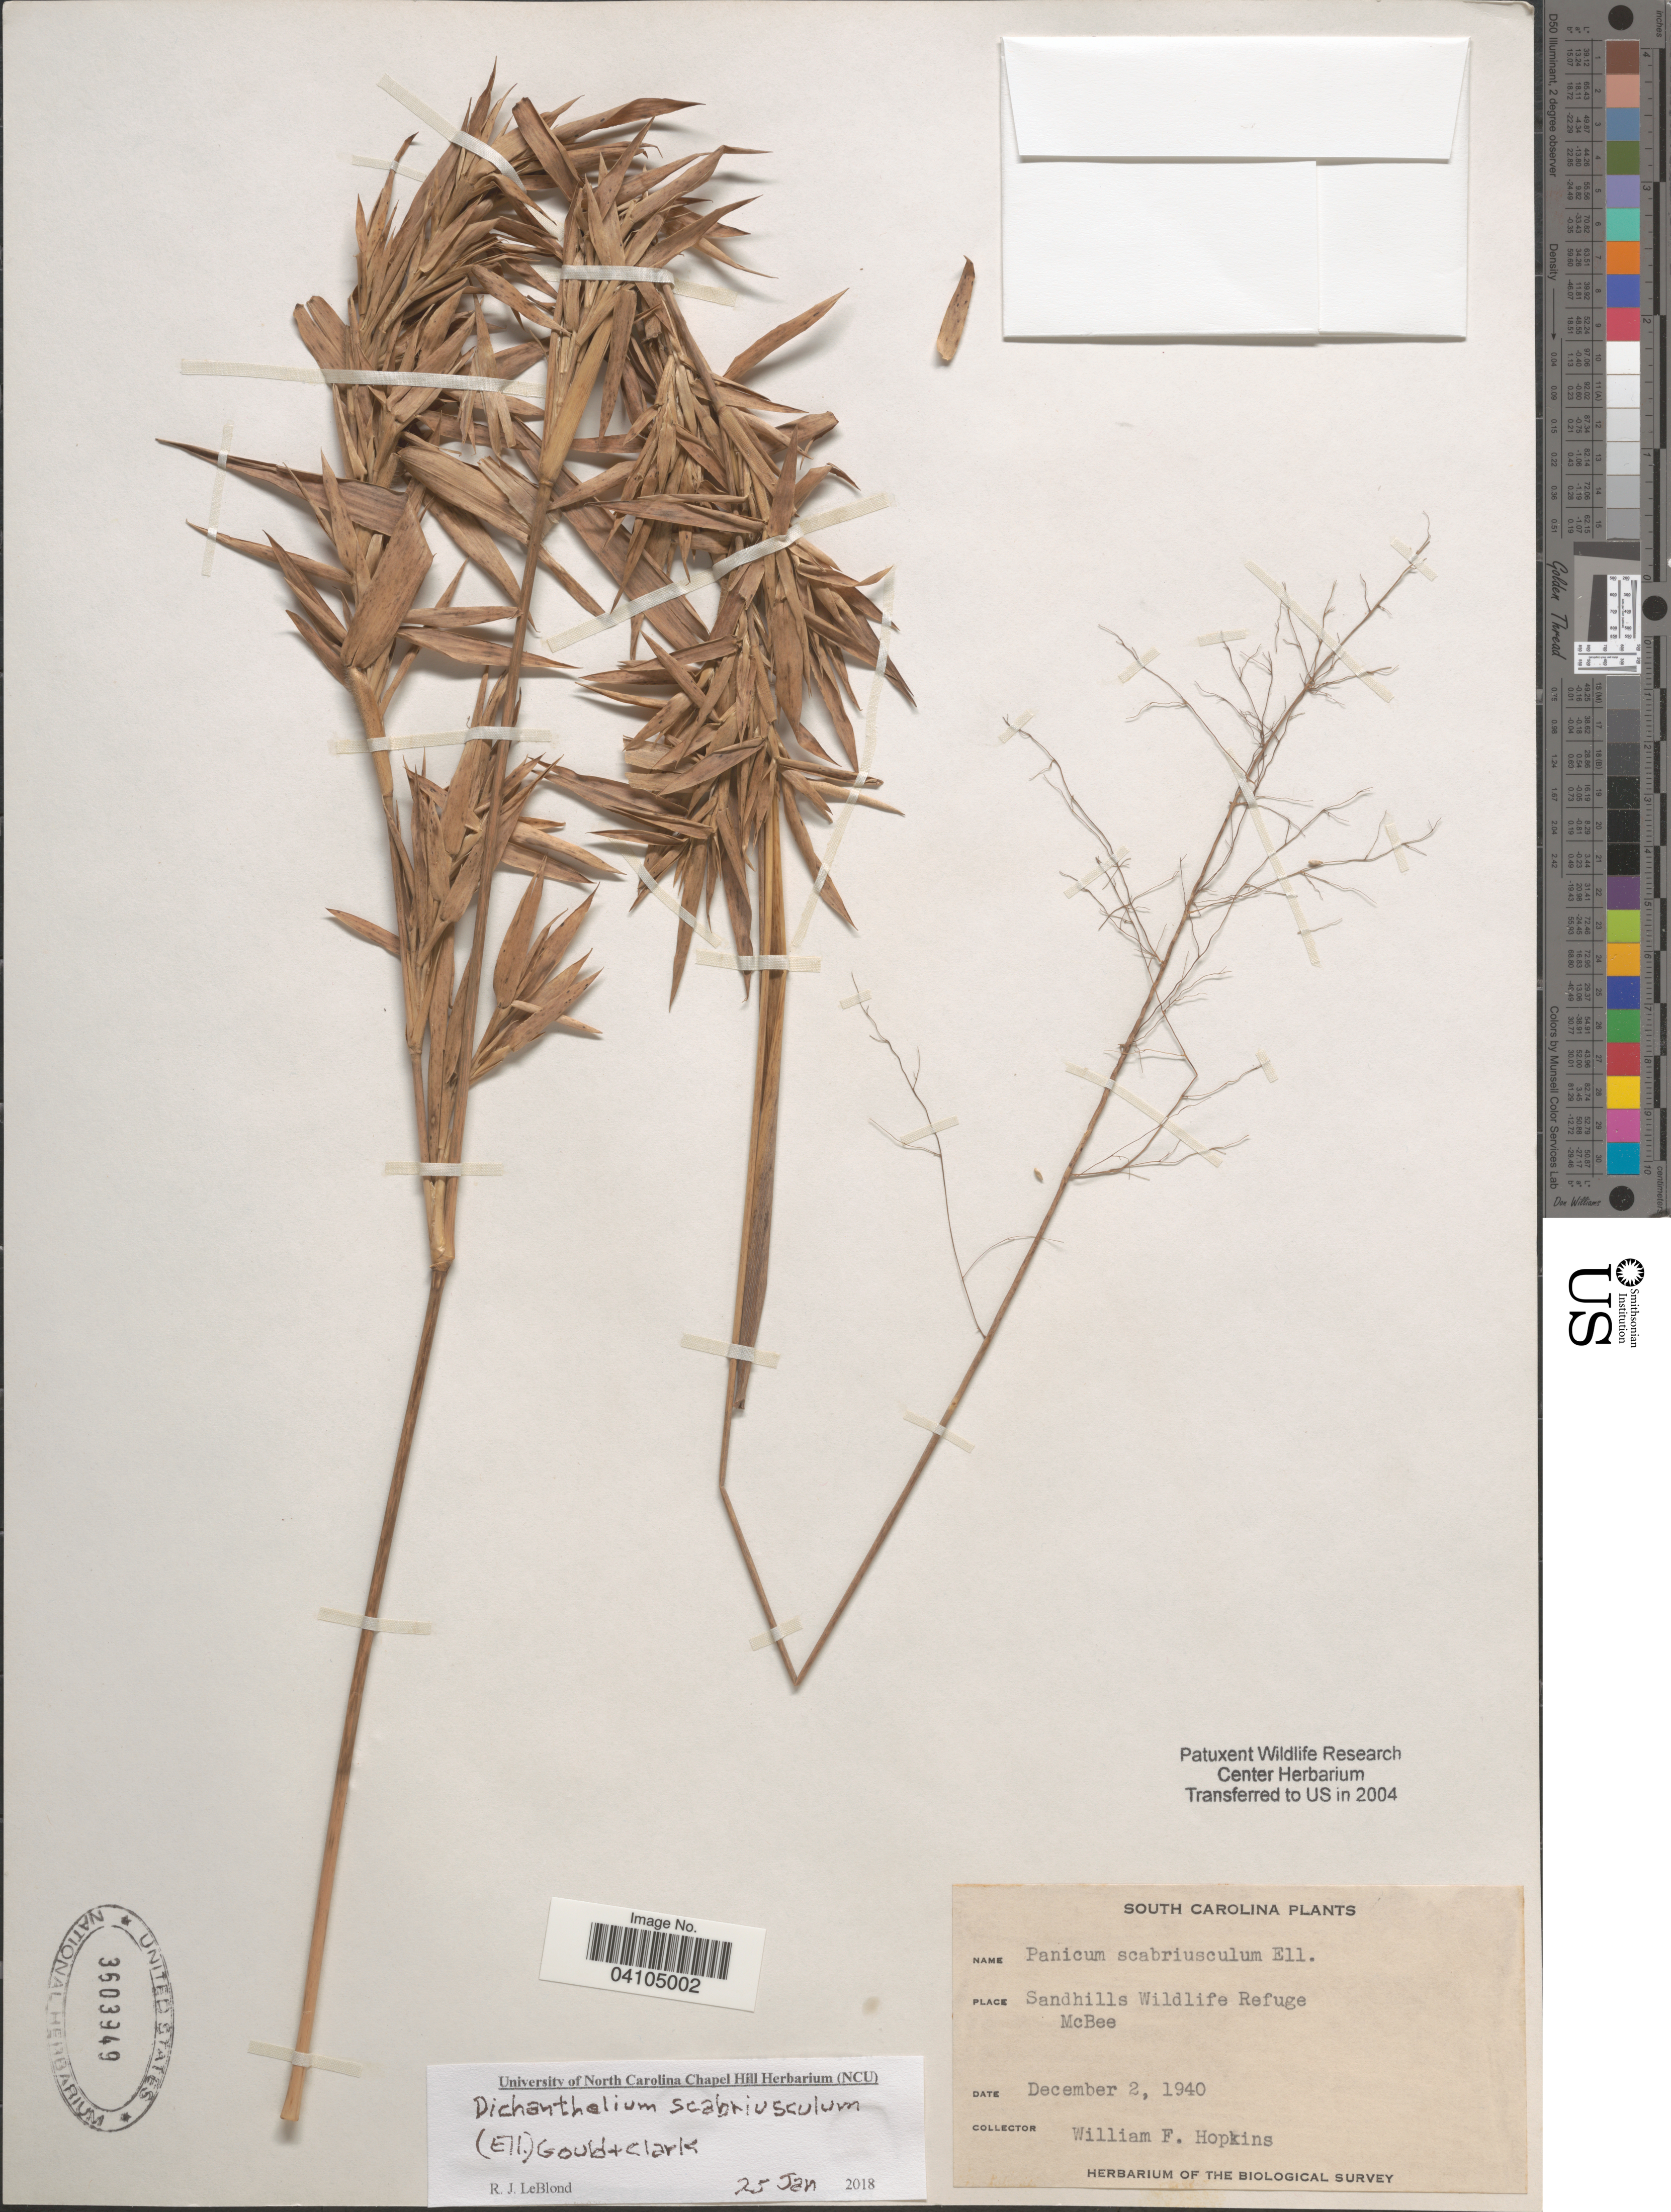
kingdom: Plantae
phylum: Tracheophyta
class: Liliopsida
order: Poales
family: Poaceae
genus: Dichanthelium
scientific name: Dichanthelium scabriusculum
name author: (Elliott) Gould & C.A. Clark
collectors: W. Hopkins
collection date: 1940-12-02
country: United States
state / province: South Carolina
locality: Sandhills Wildlife Refuge McBee.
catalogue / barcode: US 3503949